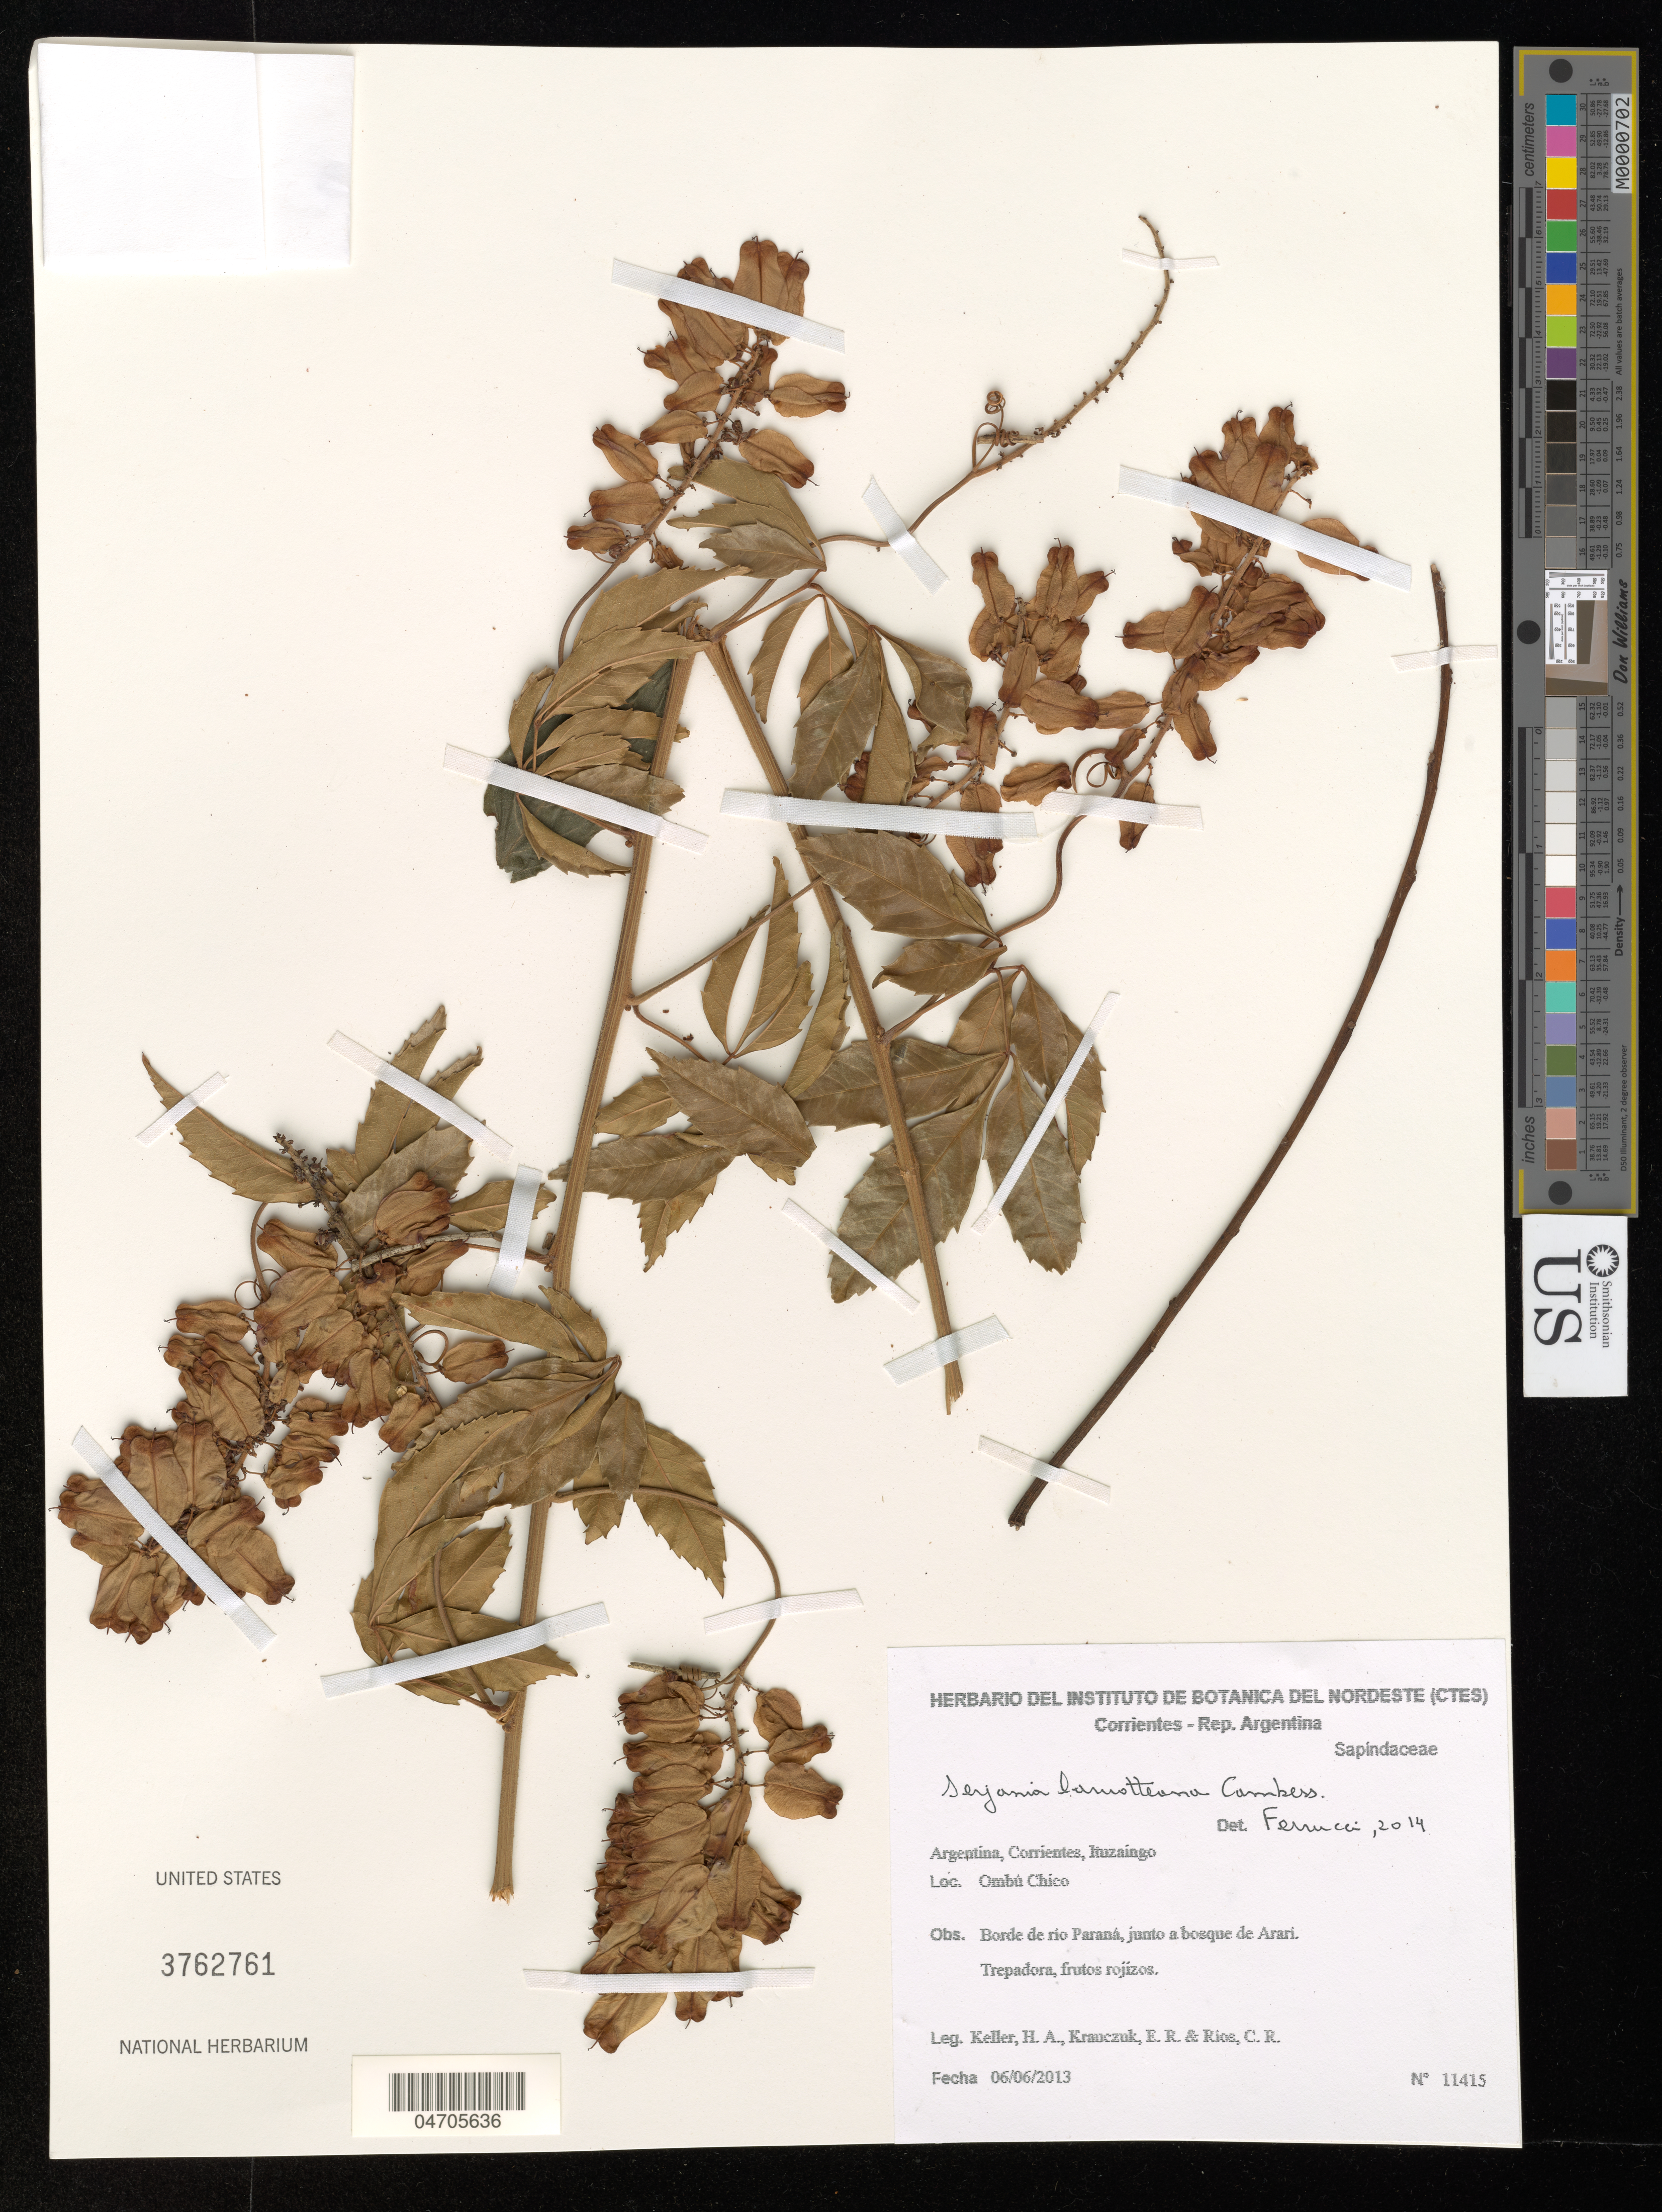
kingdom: Plantae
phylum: Tracheophyta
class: Magnoliopsida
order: Sapindales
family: Sapindaceae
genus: Serjania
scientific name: Serjania laruotteana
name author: Cambess.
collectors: H. Keller, E. Kranczuk & C. Rios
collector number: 11415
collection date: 2013-06-06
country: Argentina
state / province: Corrientes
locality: Ituzaingó. Ombú Chico. Borde de rio Paraná, junto a bosque de Arari.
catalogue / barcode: US 3762761